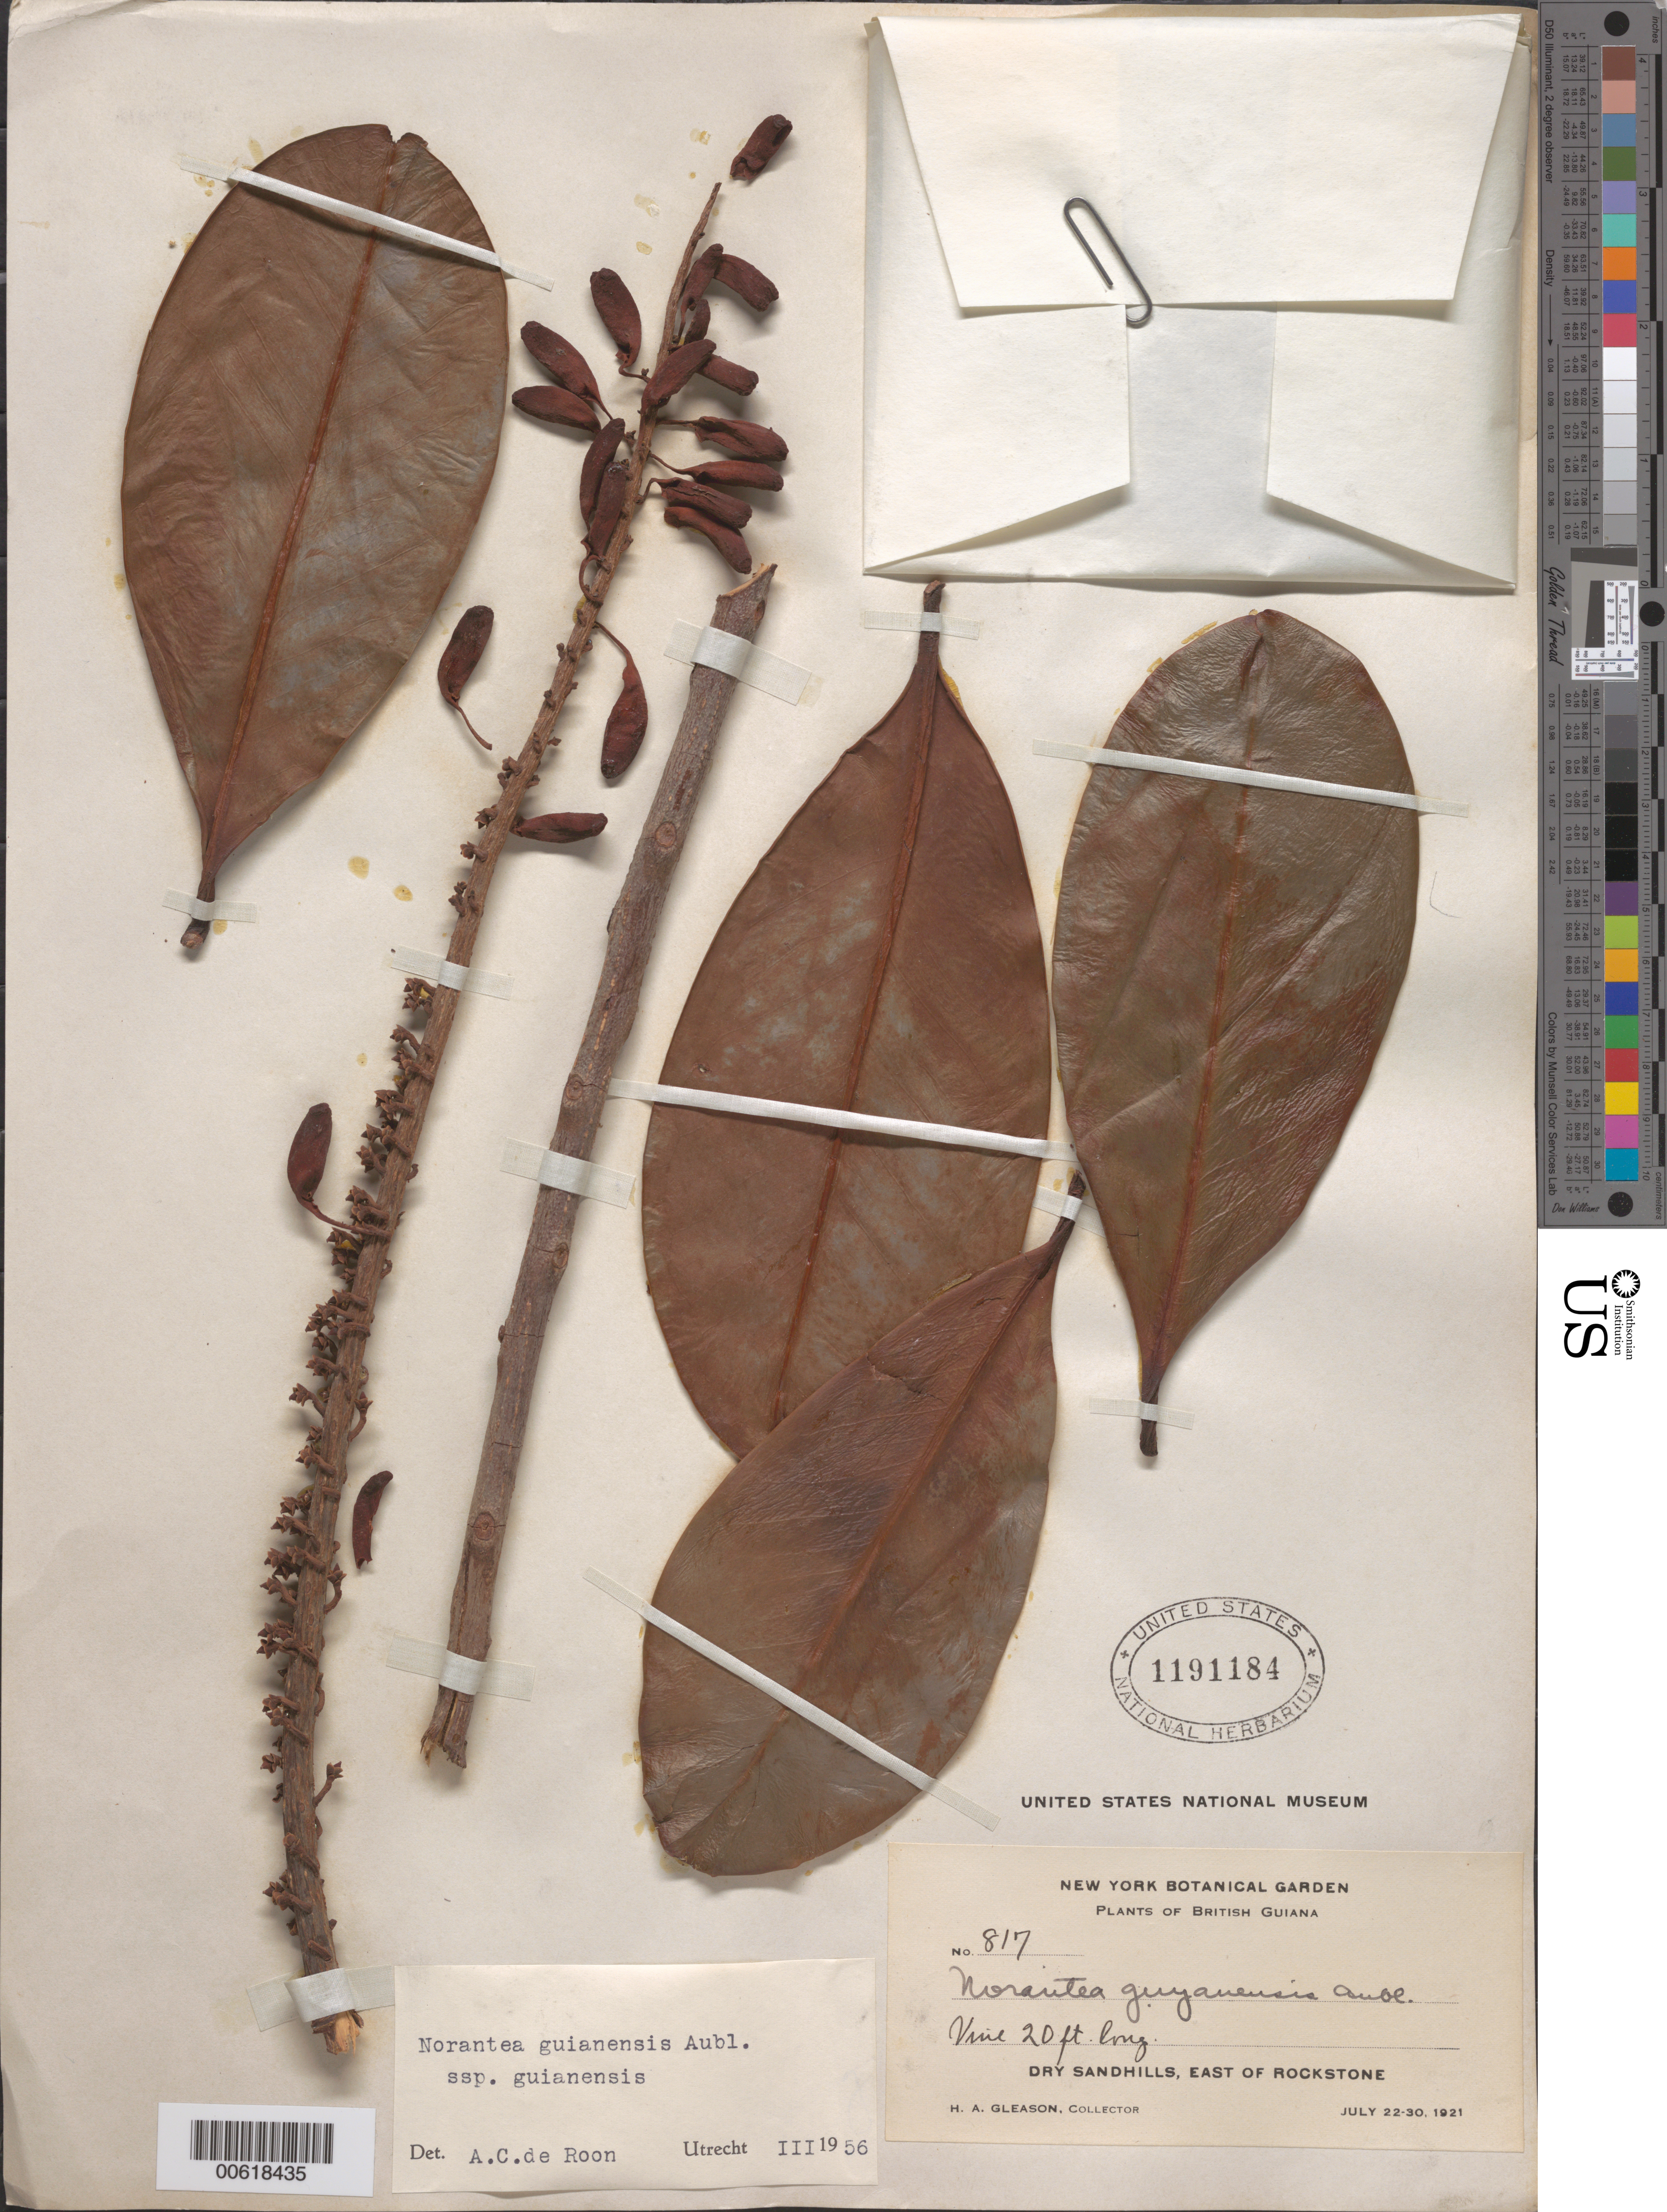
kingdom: Plantae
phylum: Tracheophyta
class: Magnoliopsida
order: Ericales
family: Marcgraviaceae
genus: Norantea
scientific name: Norantea guianensis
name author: Aubl.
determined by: de Roon, A. C.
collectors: H. A. Gleason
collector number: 817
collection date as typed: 22-Jul-21 to 30-Jul-21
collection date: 1921-07-22/1921-07-30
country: Guyana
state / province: U. Demerara-Berbice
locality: Rockstone, E of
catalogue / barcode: US 1191184